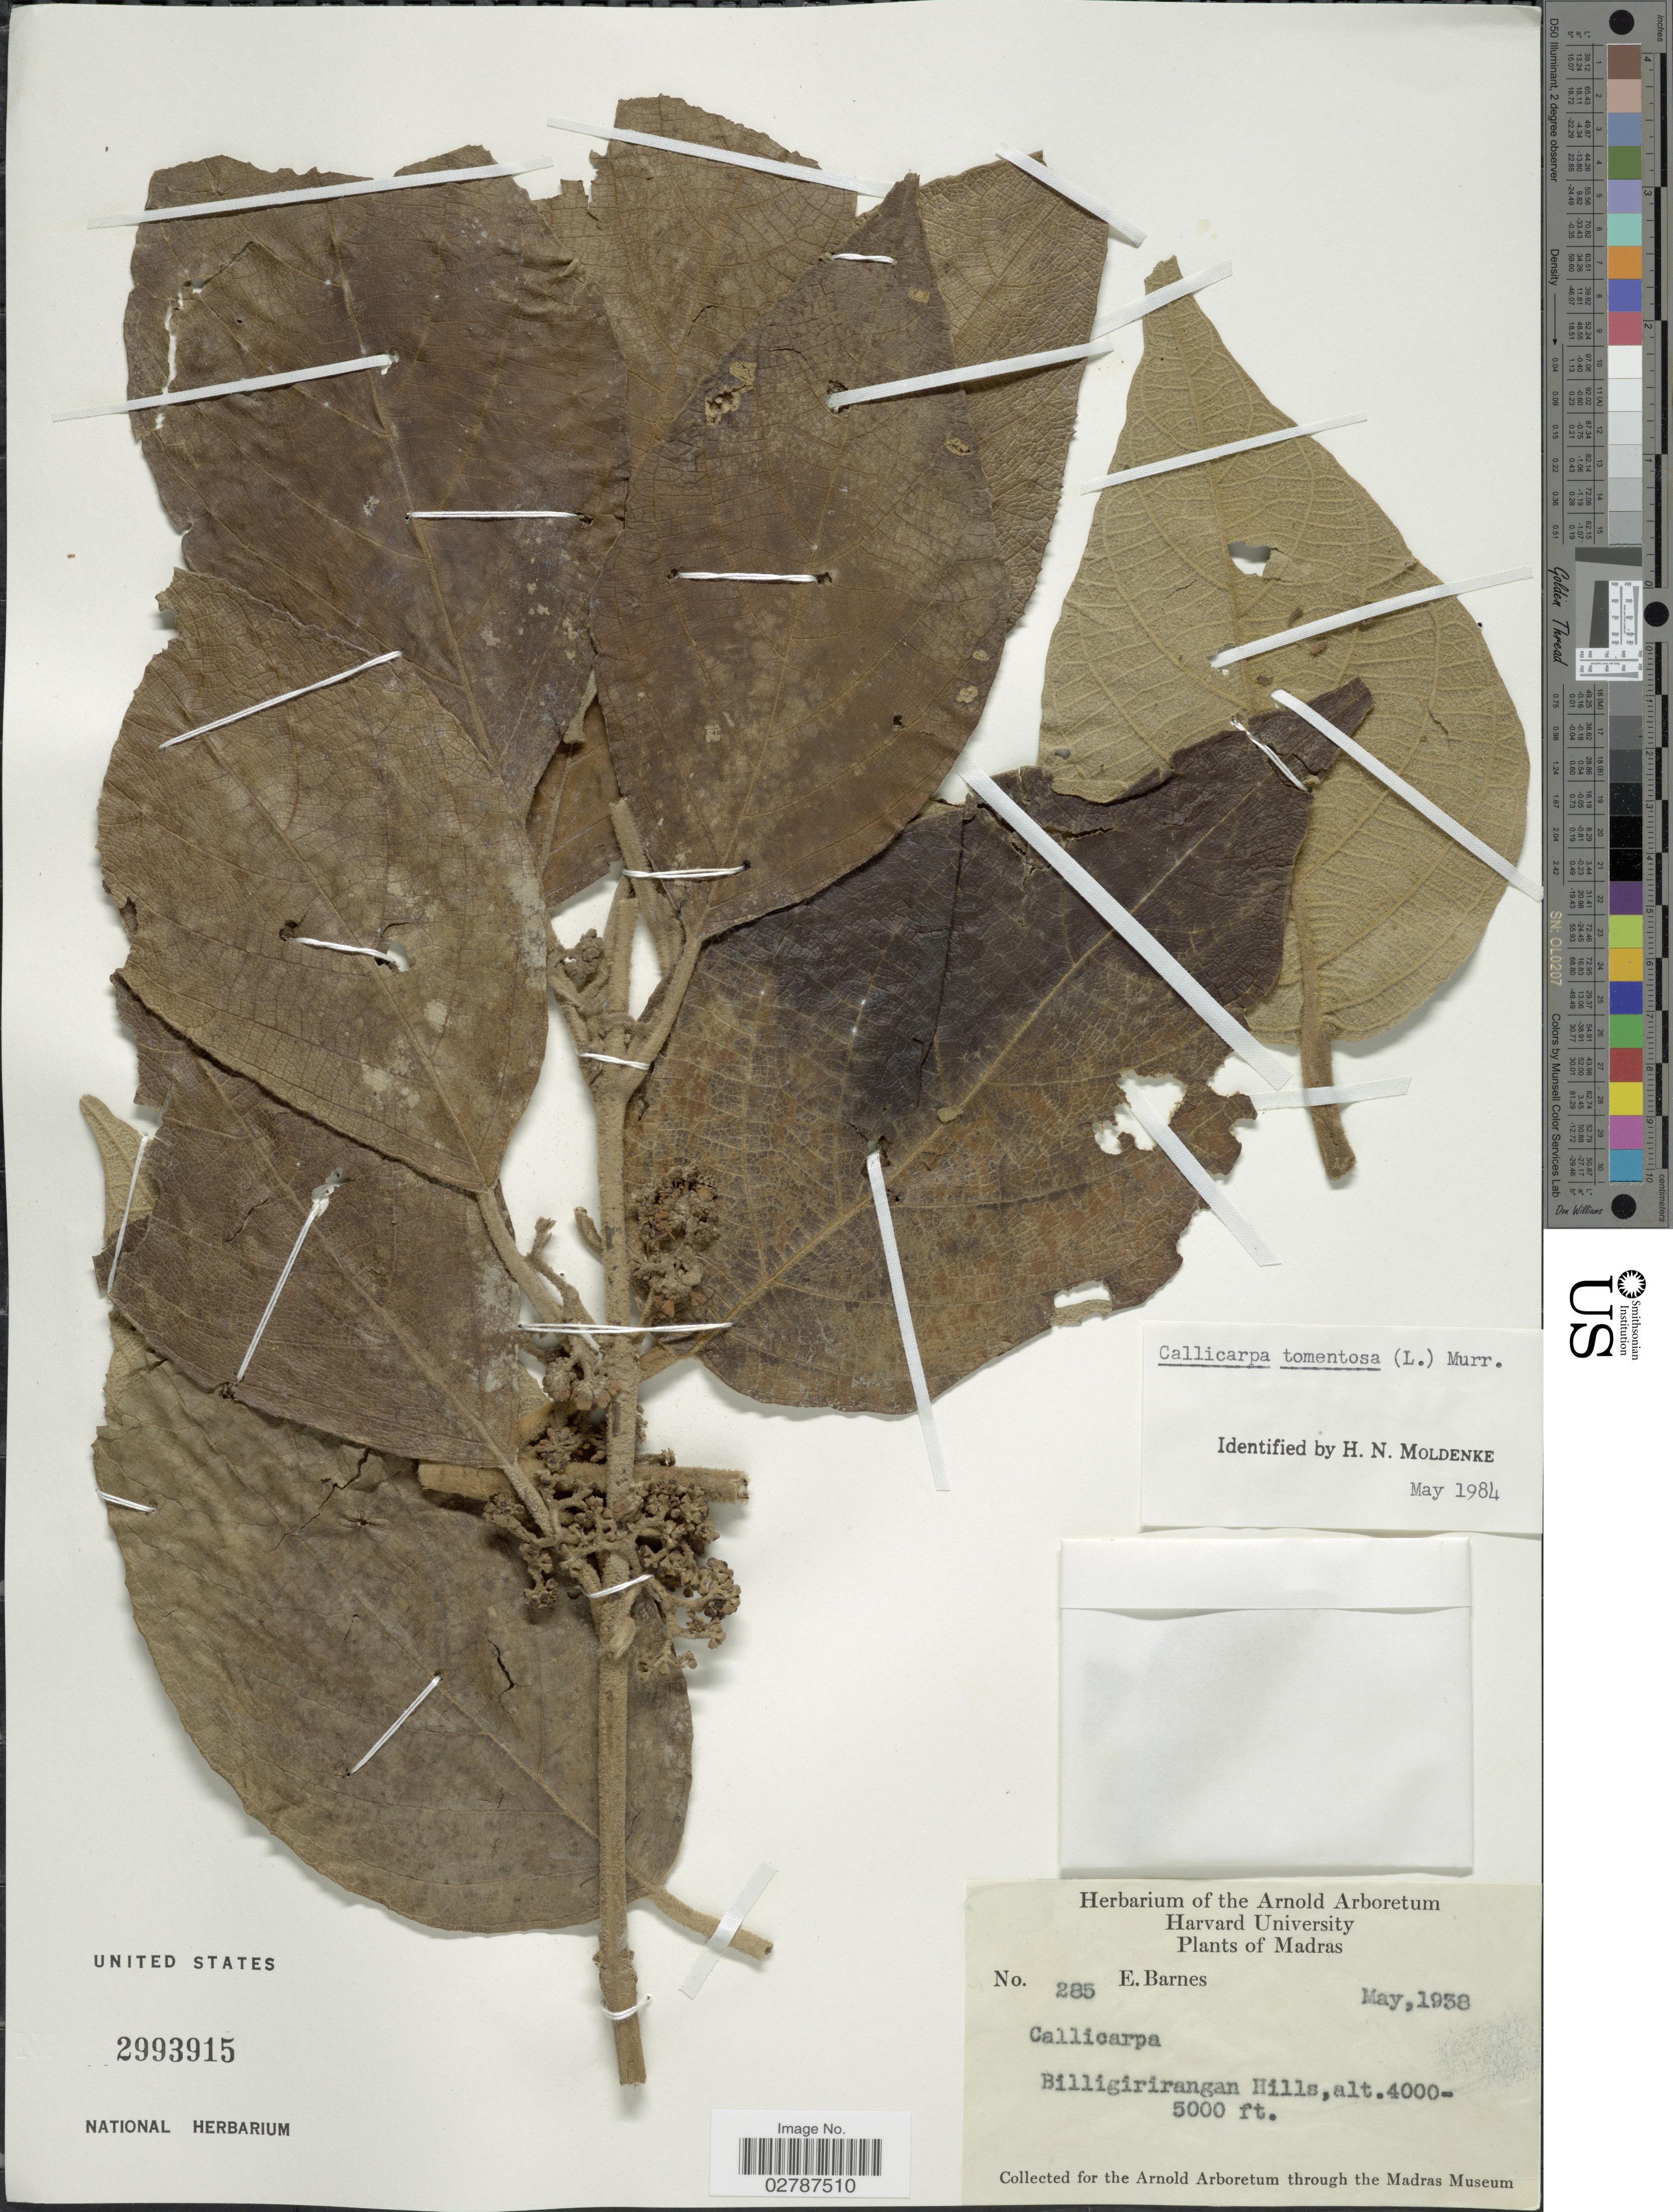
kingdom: Plantae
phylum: Tracheophyta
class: Magnoliopsida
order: Lamiales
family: Lamiaceae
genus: Callicarpa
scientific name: Callicarpa tomentosa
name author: (L.) L.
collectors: E. Barnes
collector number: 285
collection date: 1938-05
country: India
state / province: Tamil Nadu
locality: Madras. Billigirirangan Hills.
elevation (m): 1219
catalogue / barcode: US 2993915